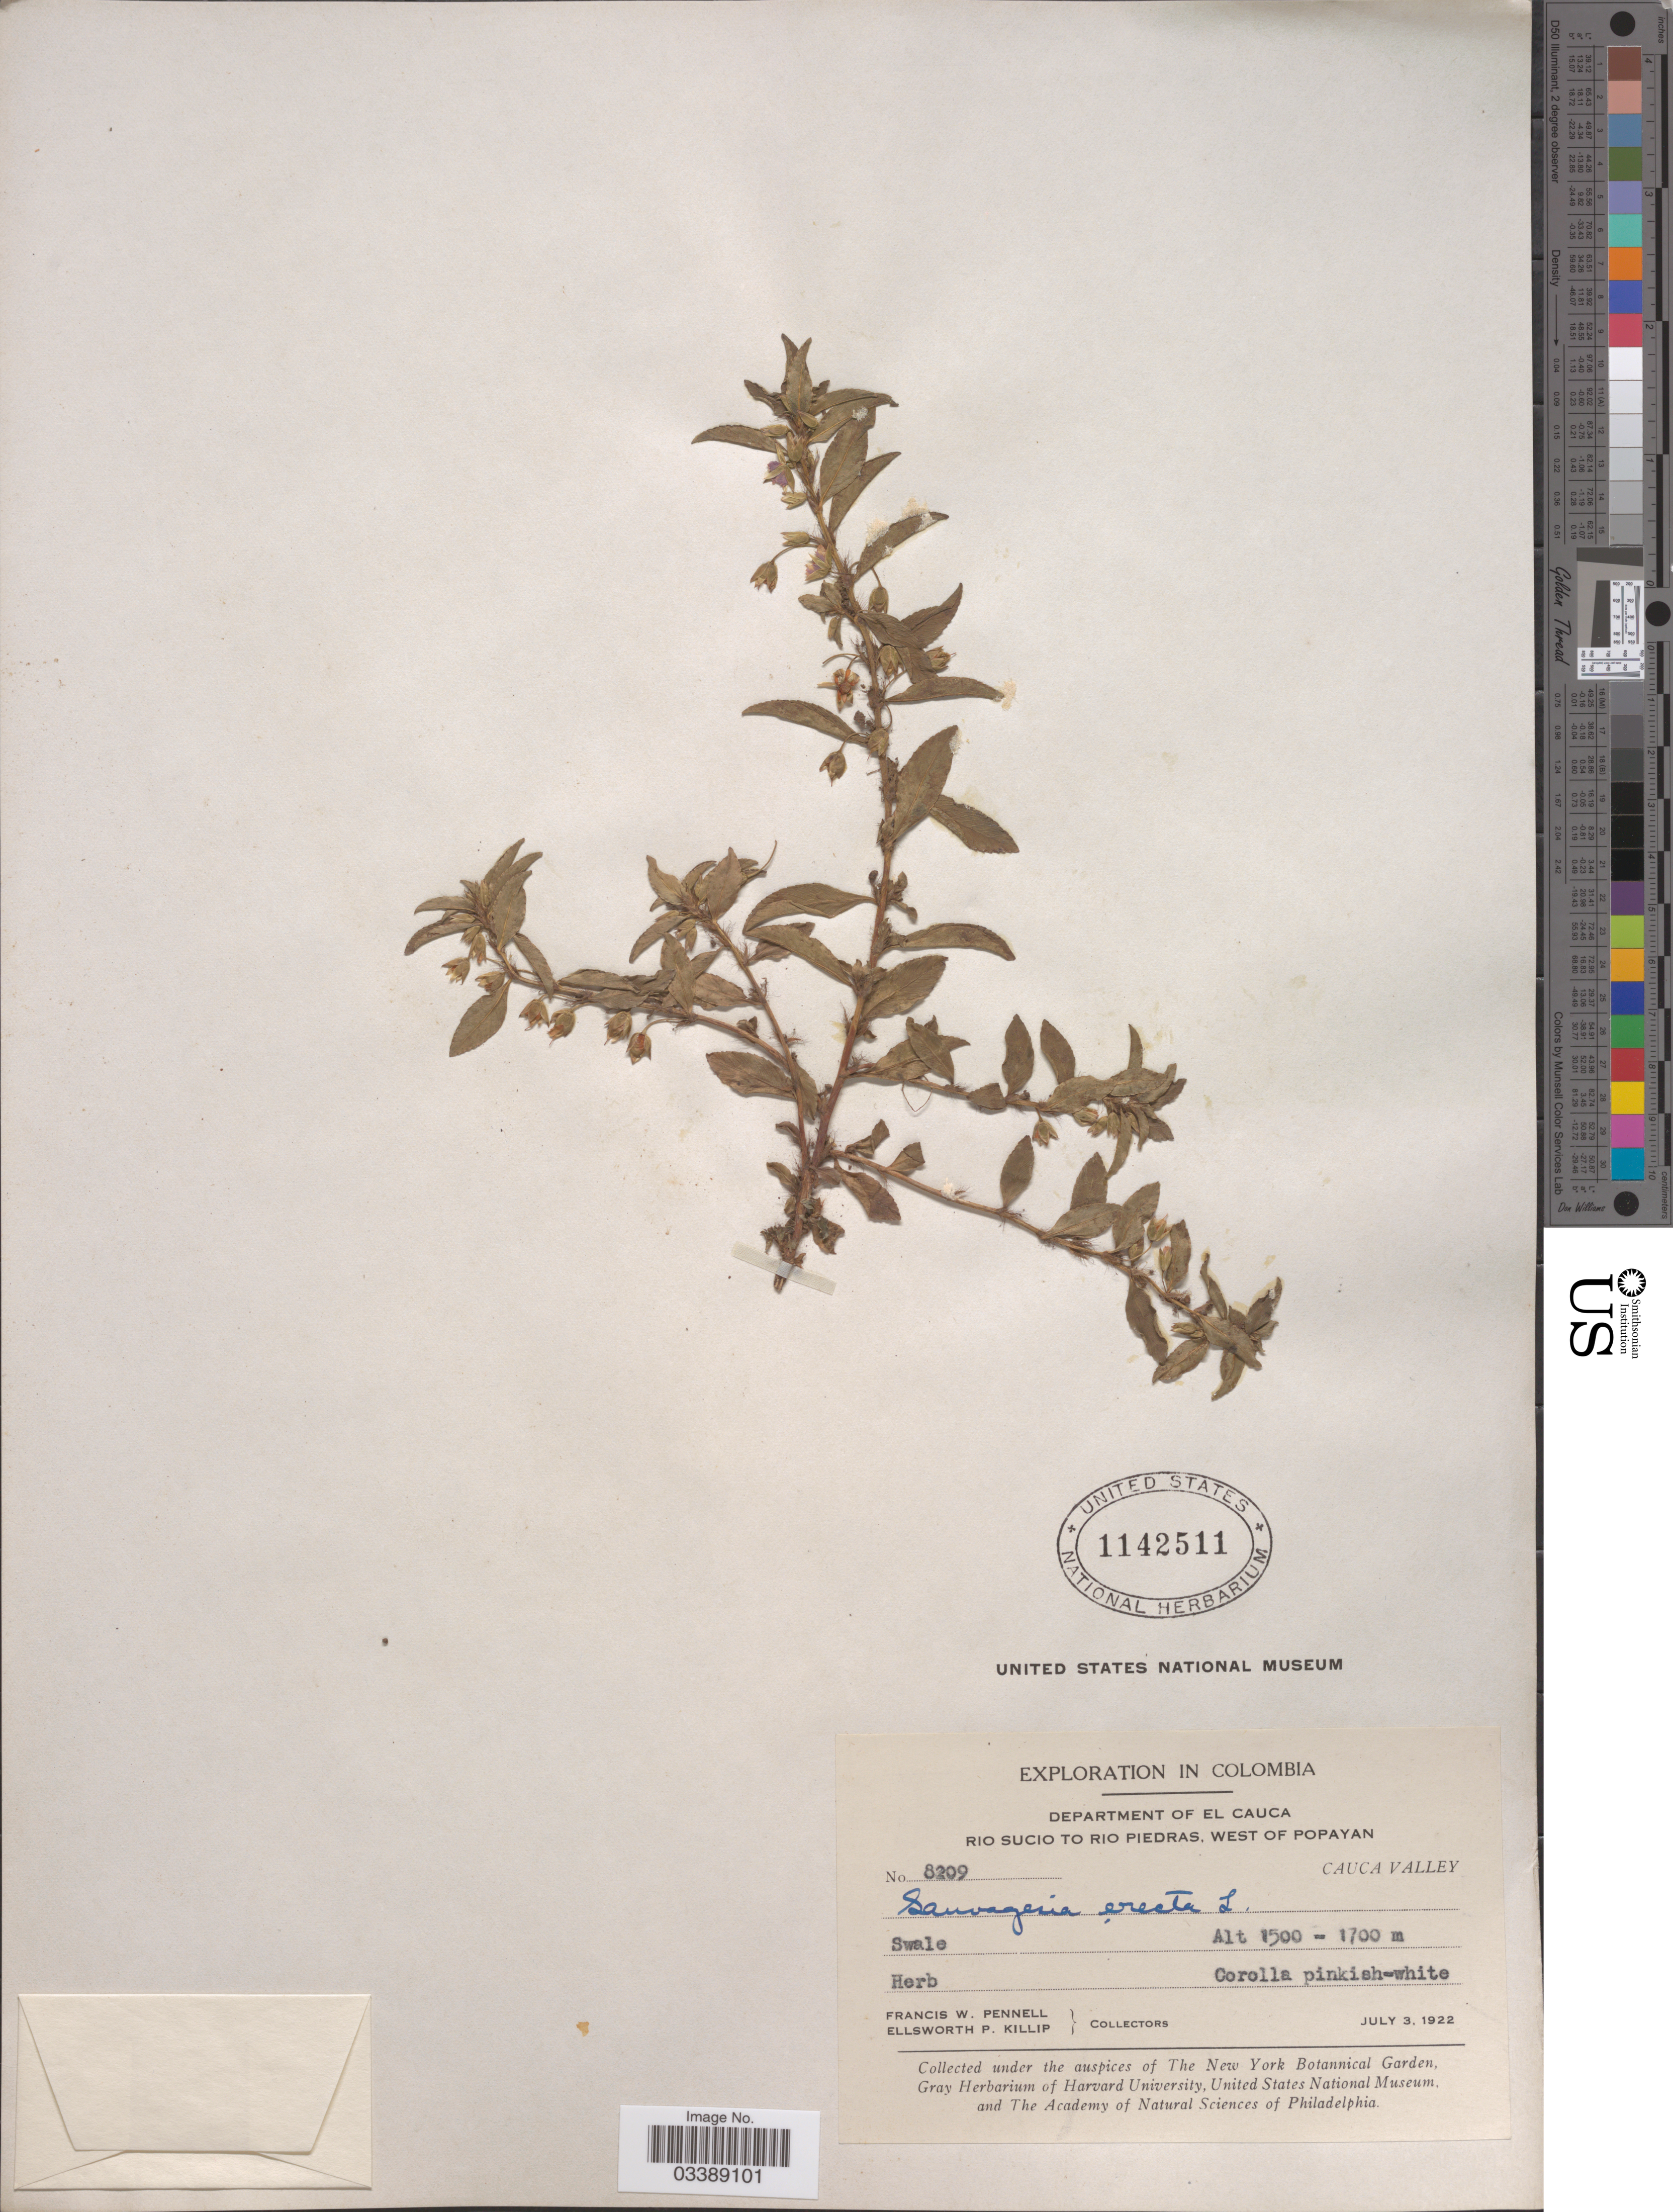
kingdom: Plantae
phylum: Tracheophyta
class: Magnoliopsida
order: Malpighiales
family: Ochnaceae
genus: Sauvagesia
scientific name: Sauvagesia erecta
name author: L.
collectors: F. W. Pennell & E. P. Killip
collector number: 8209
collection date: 1922-07-03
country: Colombia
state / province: Cauca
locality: Department of El Cauca. Rio Sucio to Rio Piedras, west of Popayan. Cauca Valley.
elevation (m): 1500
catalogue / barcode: US 1142511